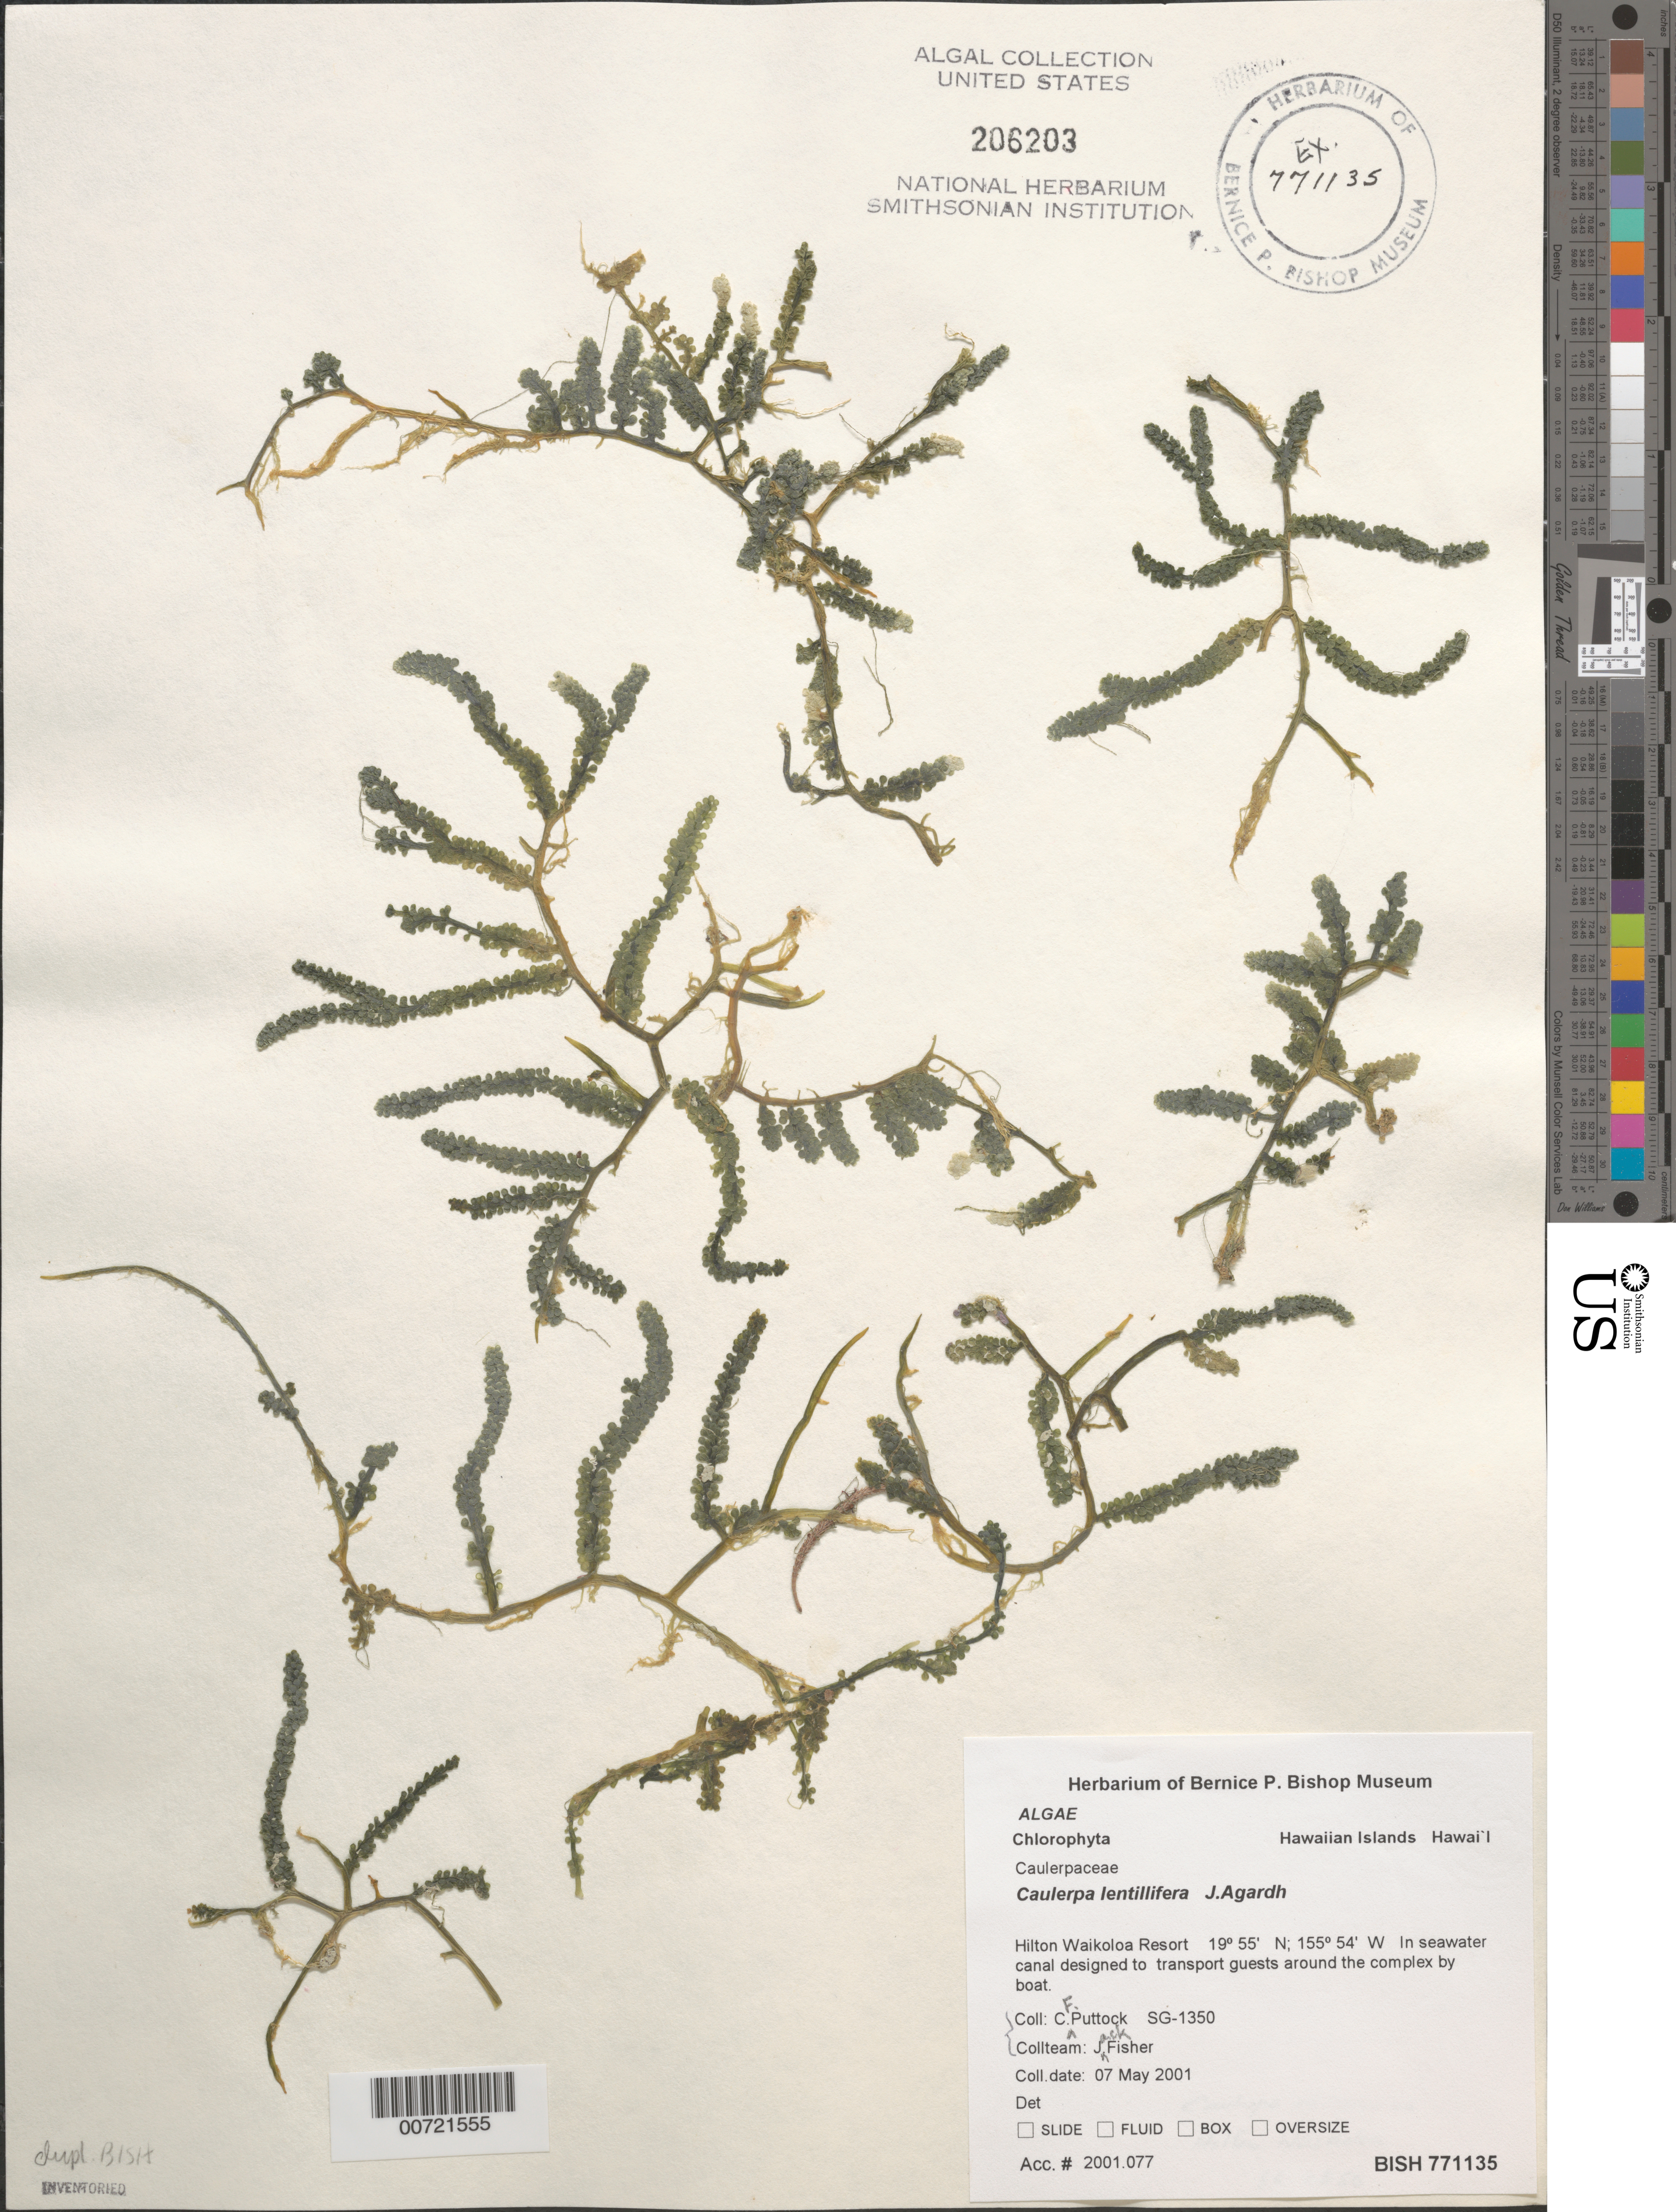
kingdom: Plantae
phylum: Chlorophyta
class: Ulvophyceae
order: Bryopsidales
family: Caulerpaceae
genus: Caulerpa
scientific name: Caulerpa lentillifera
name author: J. Agardh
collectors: C. Puttock & J. Fisher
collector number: SG-1350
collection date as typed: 07 May 2001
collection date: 2001-05-07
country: United States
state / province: Hawaii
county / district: Hawaii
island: Hawaii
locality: Hilton Waikoloa Resort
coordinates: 19 55' N, 155 54' W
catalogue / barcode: US 206203